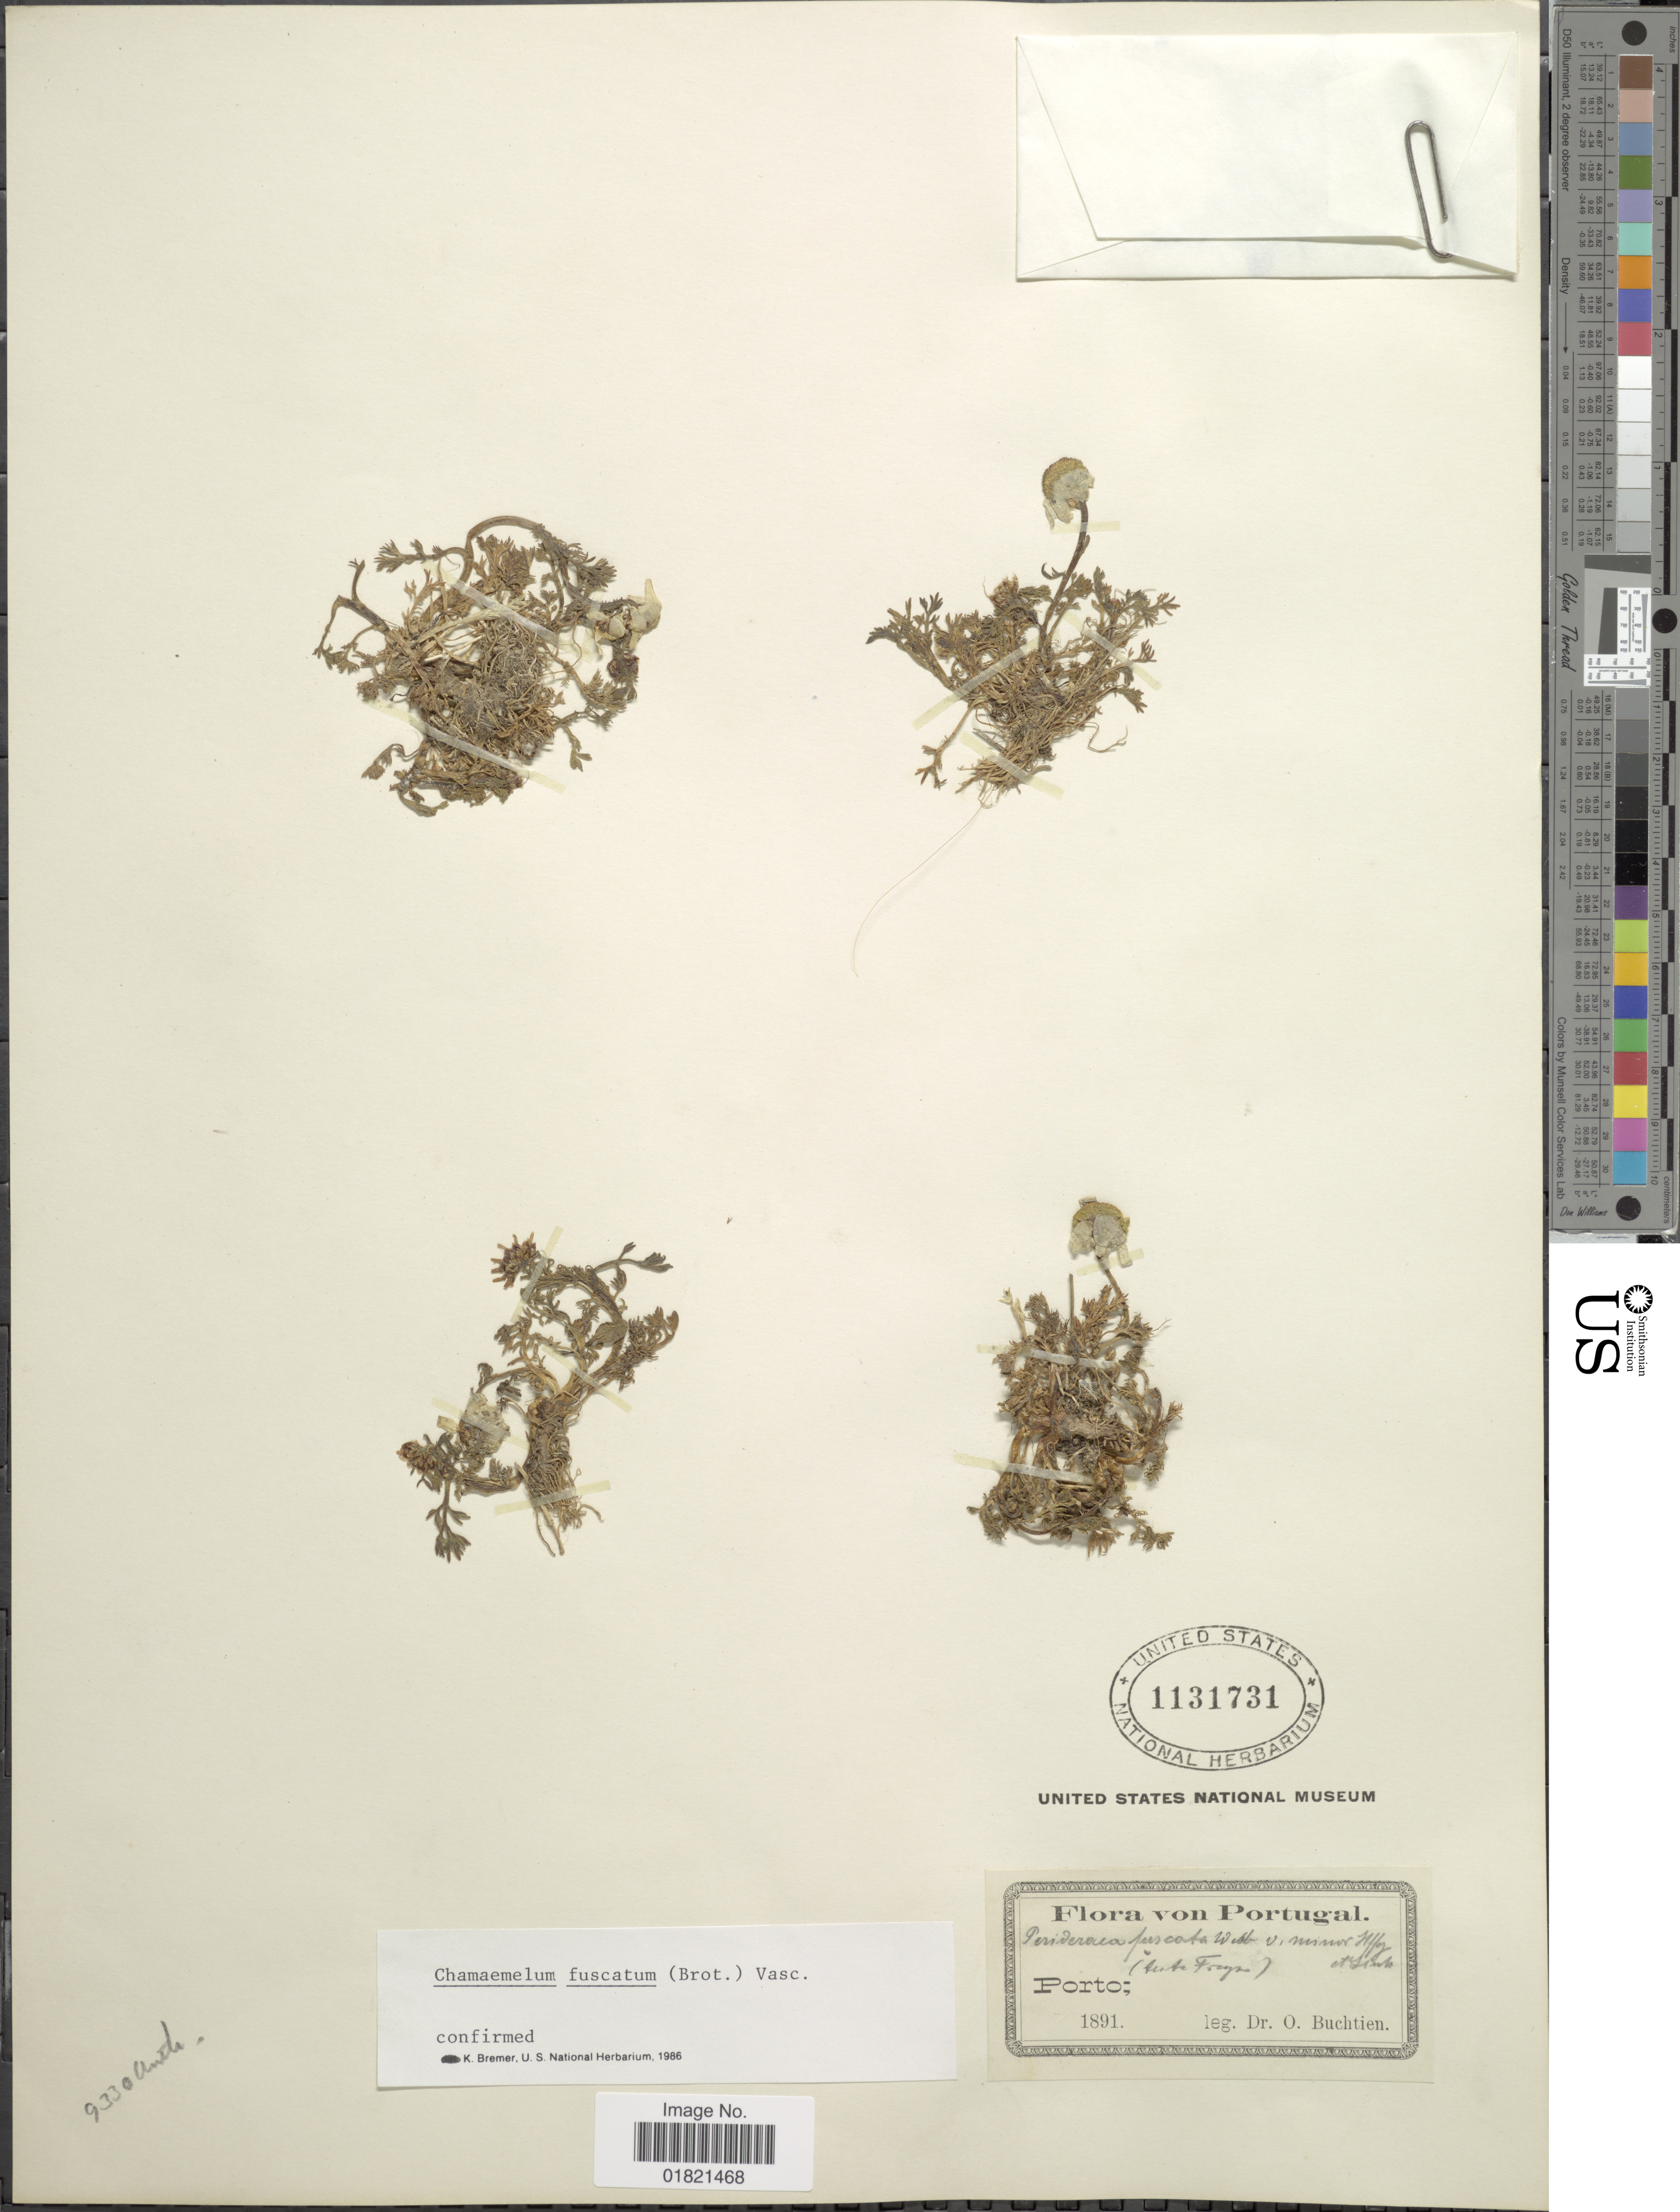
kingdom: Plantae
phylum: Tracheophyta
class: Magnoliopsida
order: Asterales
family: Asteraceae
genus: Chamaemelum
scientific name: Chamaemelum mixtum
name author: L.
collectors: O. Buchtien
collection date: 1891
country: Portugal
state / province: Porto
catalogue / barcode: US 1131731